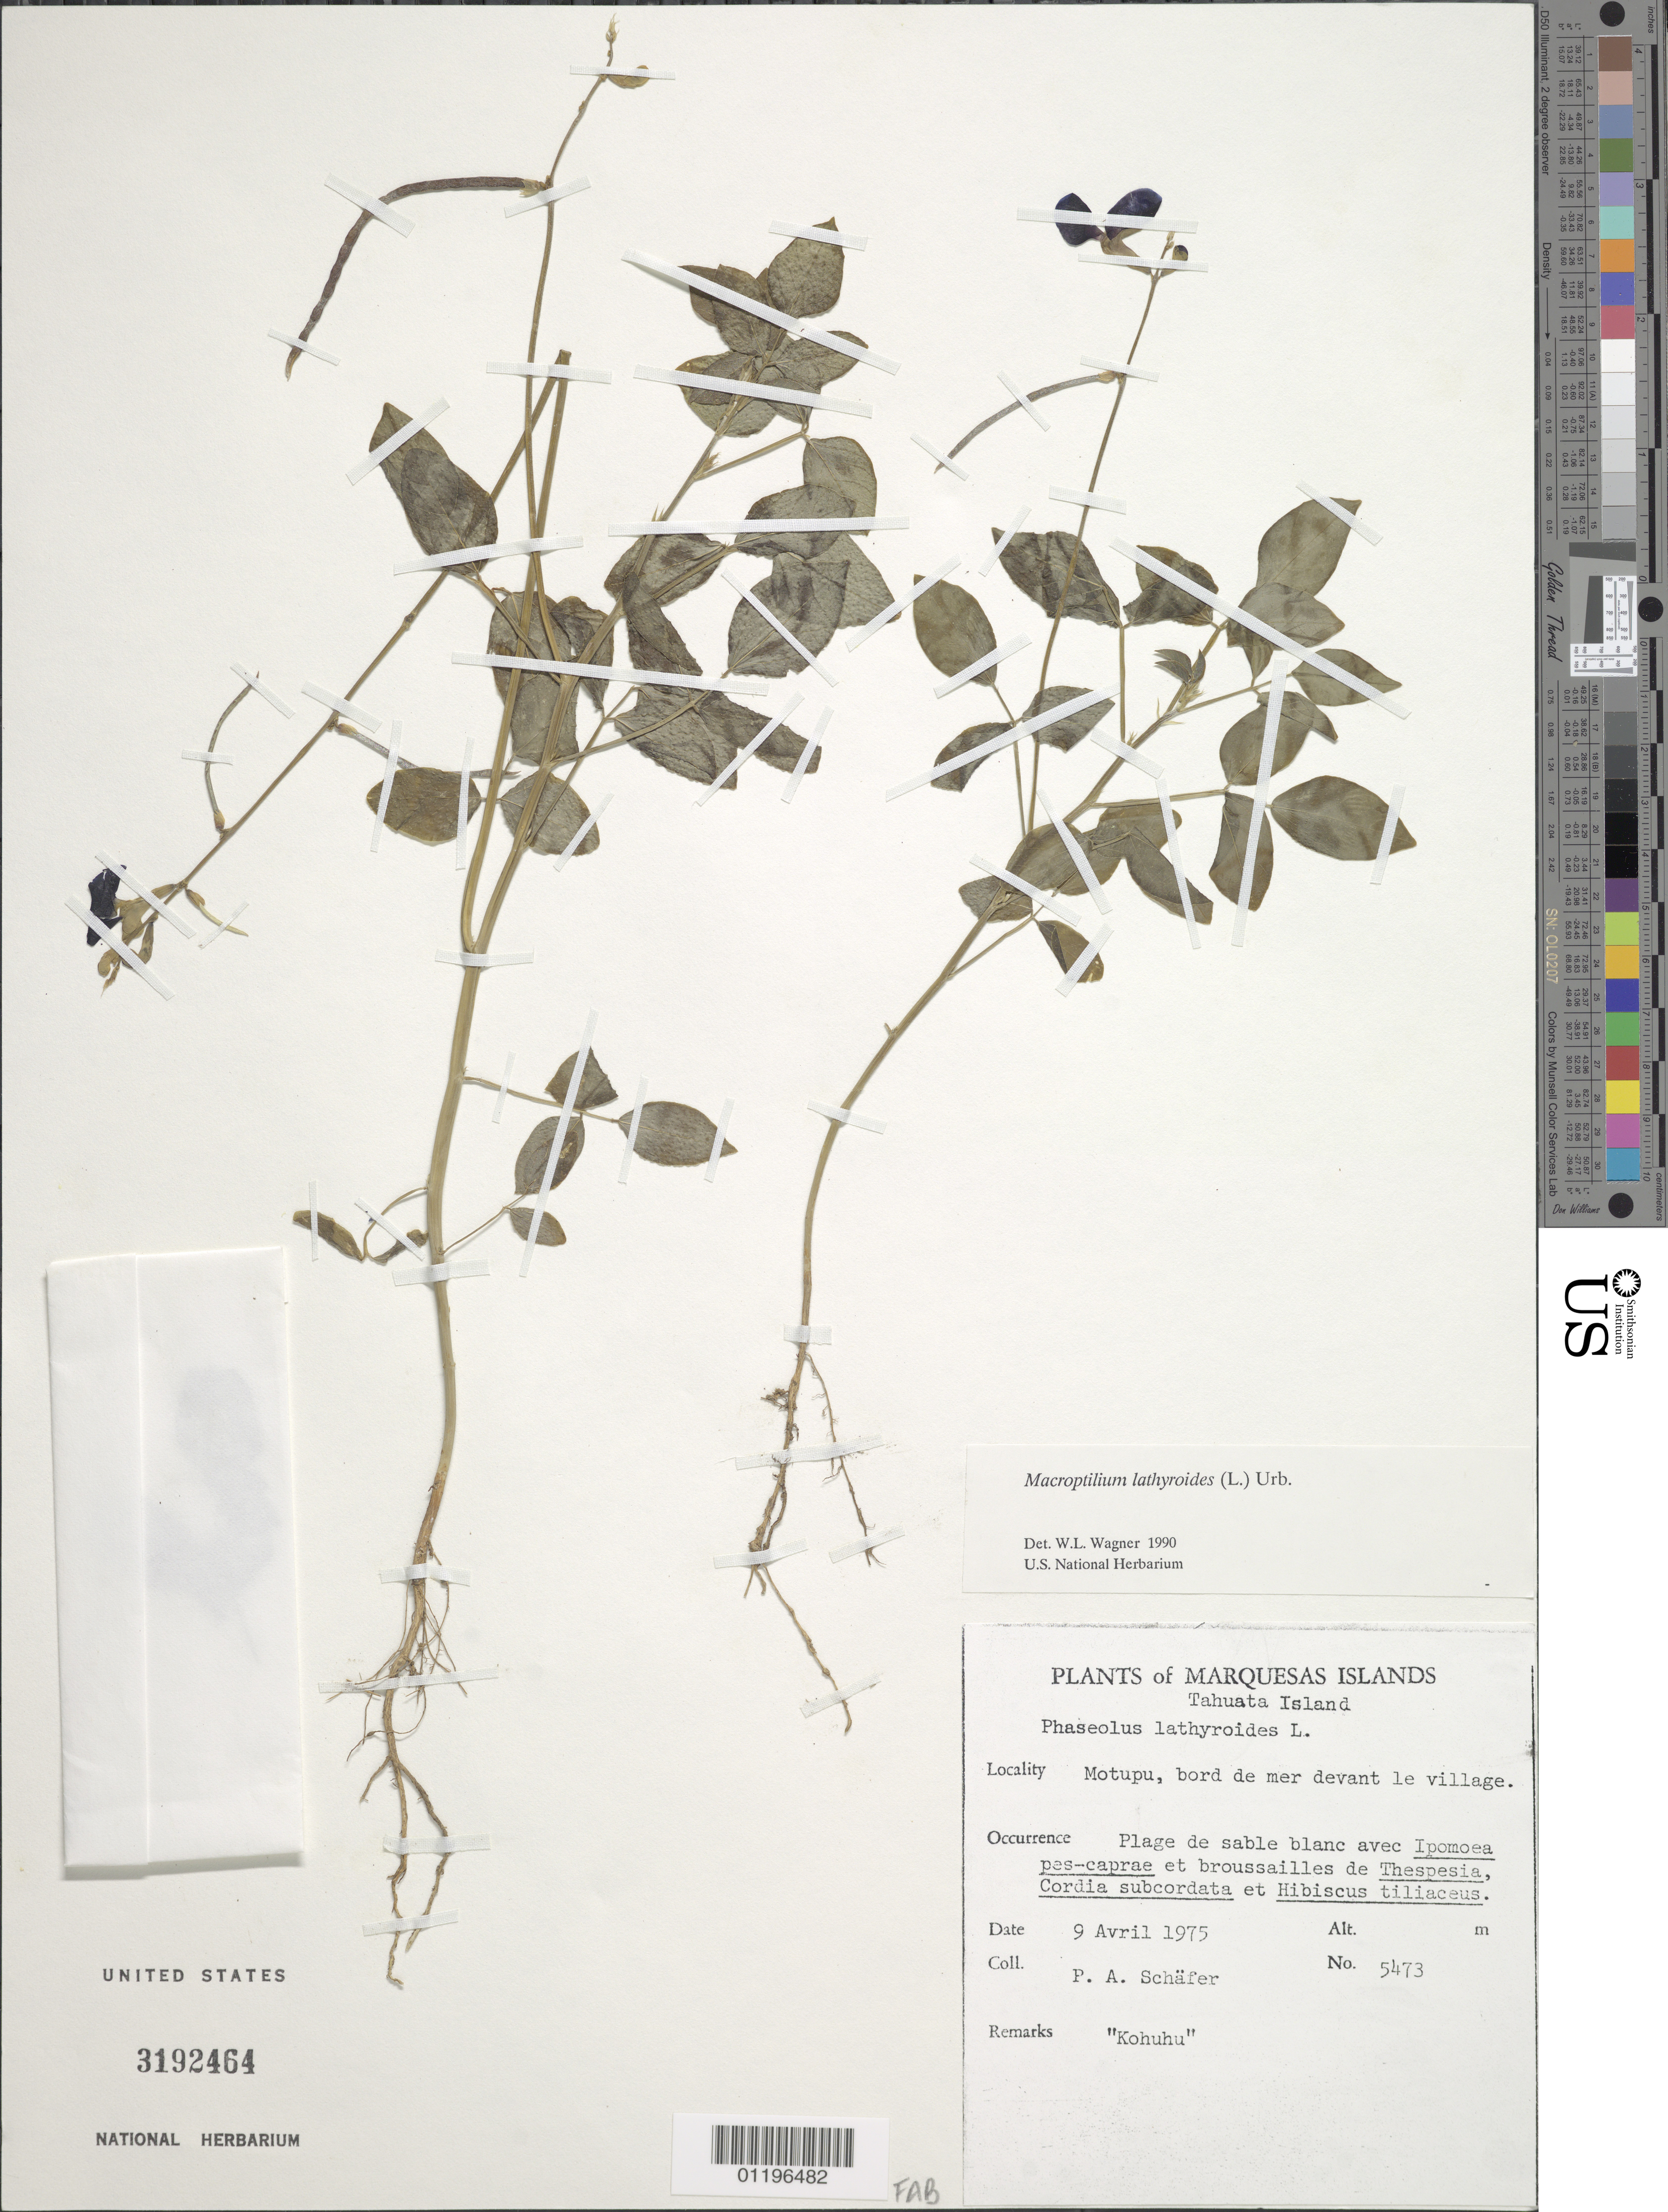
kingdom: Plantae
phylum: Tracheophyta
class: Magnoliopsida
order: Fabales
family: Fabaceae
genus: Macroptilium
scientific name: Macroptilium lathyroides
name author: (L.) Urb.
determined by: Wagner, W. L., (BOT), Smithsonian Institution - National Museum of Natural History (UNITED STATES)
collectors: P. A. Schäfer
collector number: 5473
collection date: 1975-04-09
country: French Polynesia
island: Tahuata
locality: Motupu, bord de mer devant le village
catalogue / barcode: US 3192464